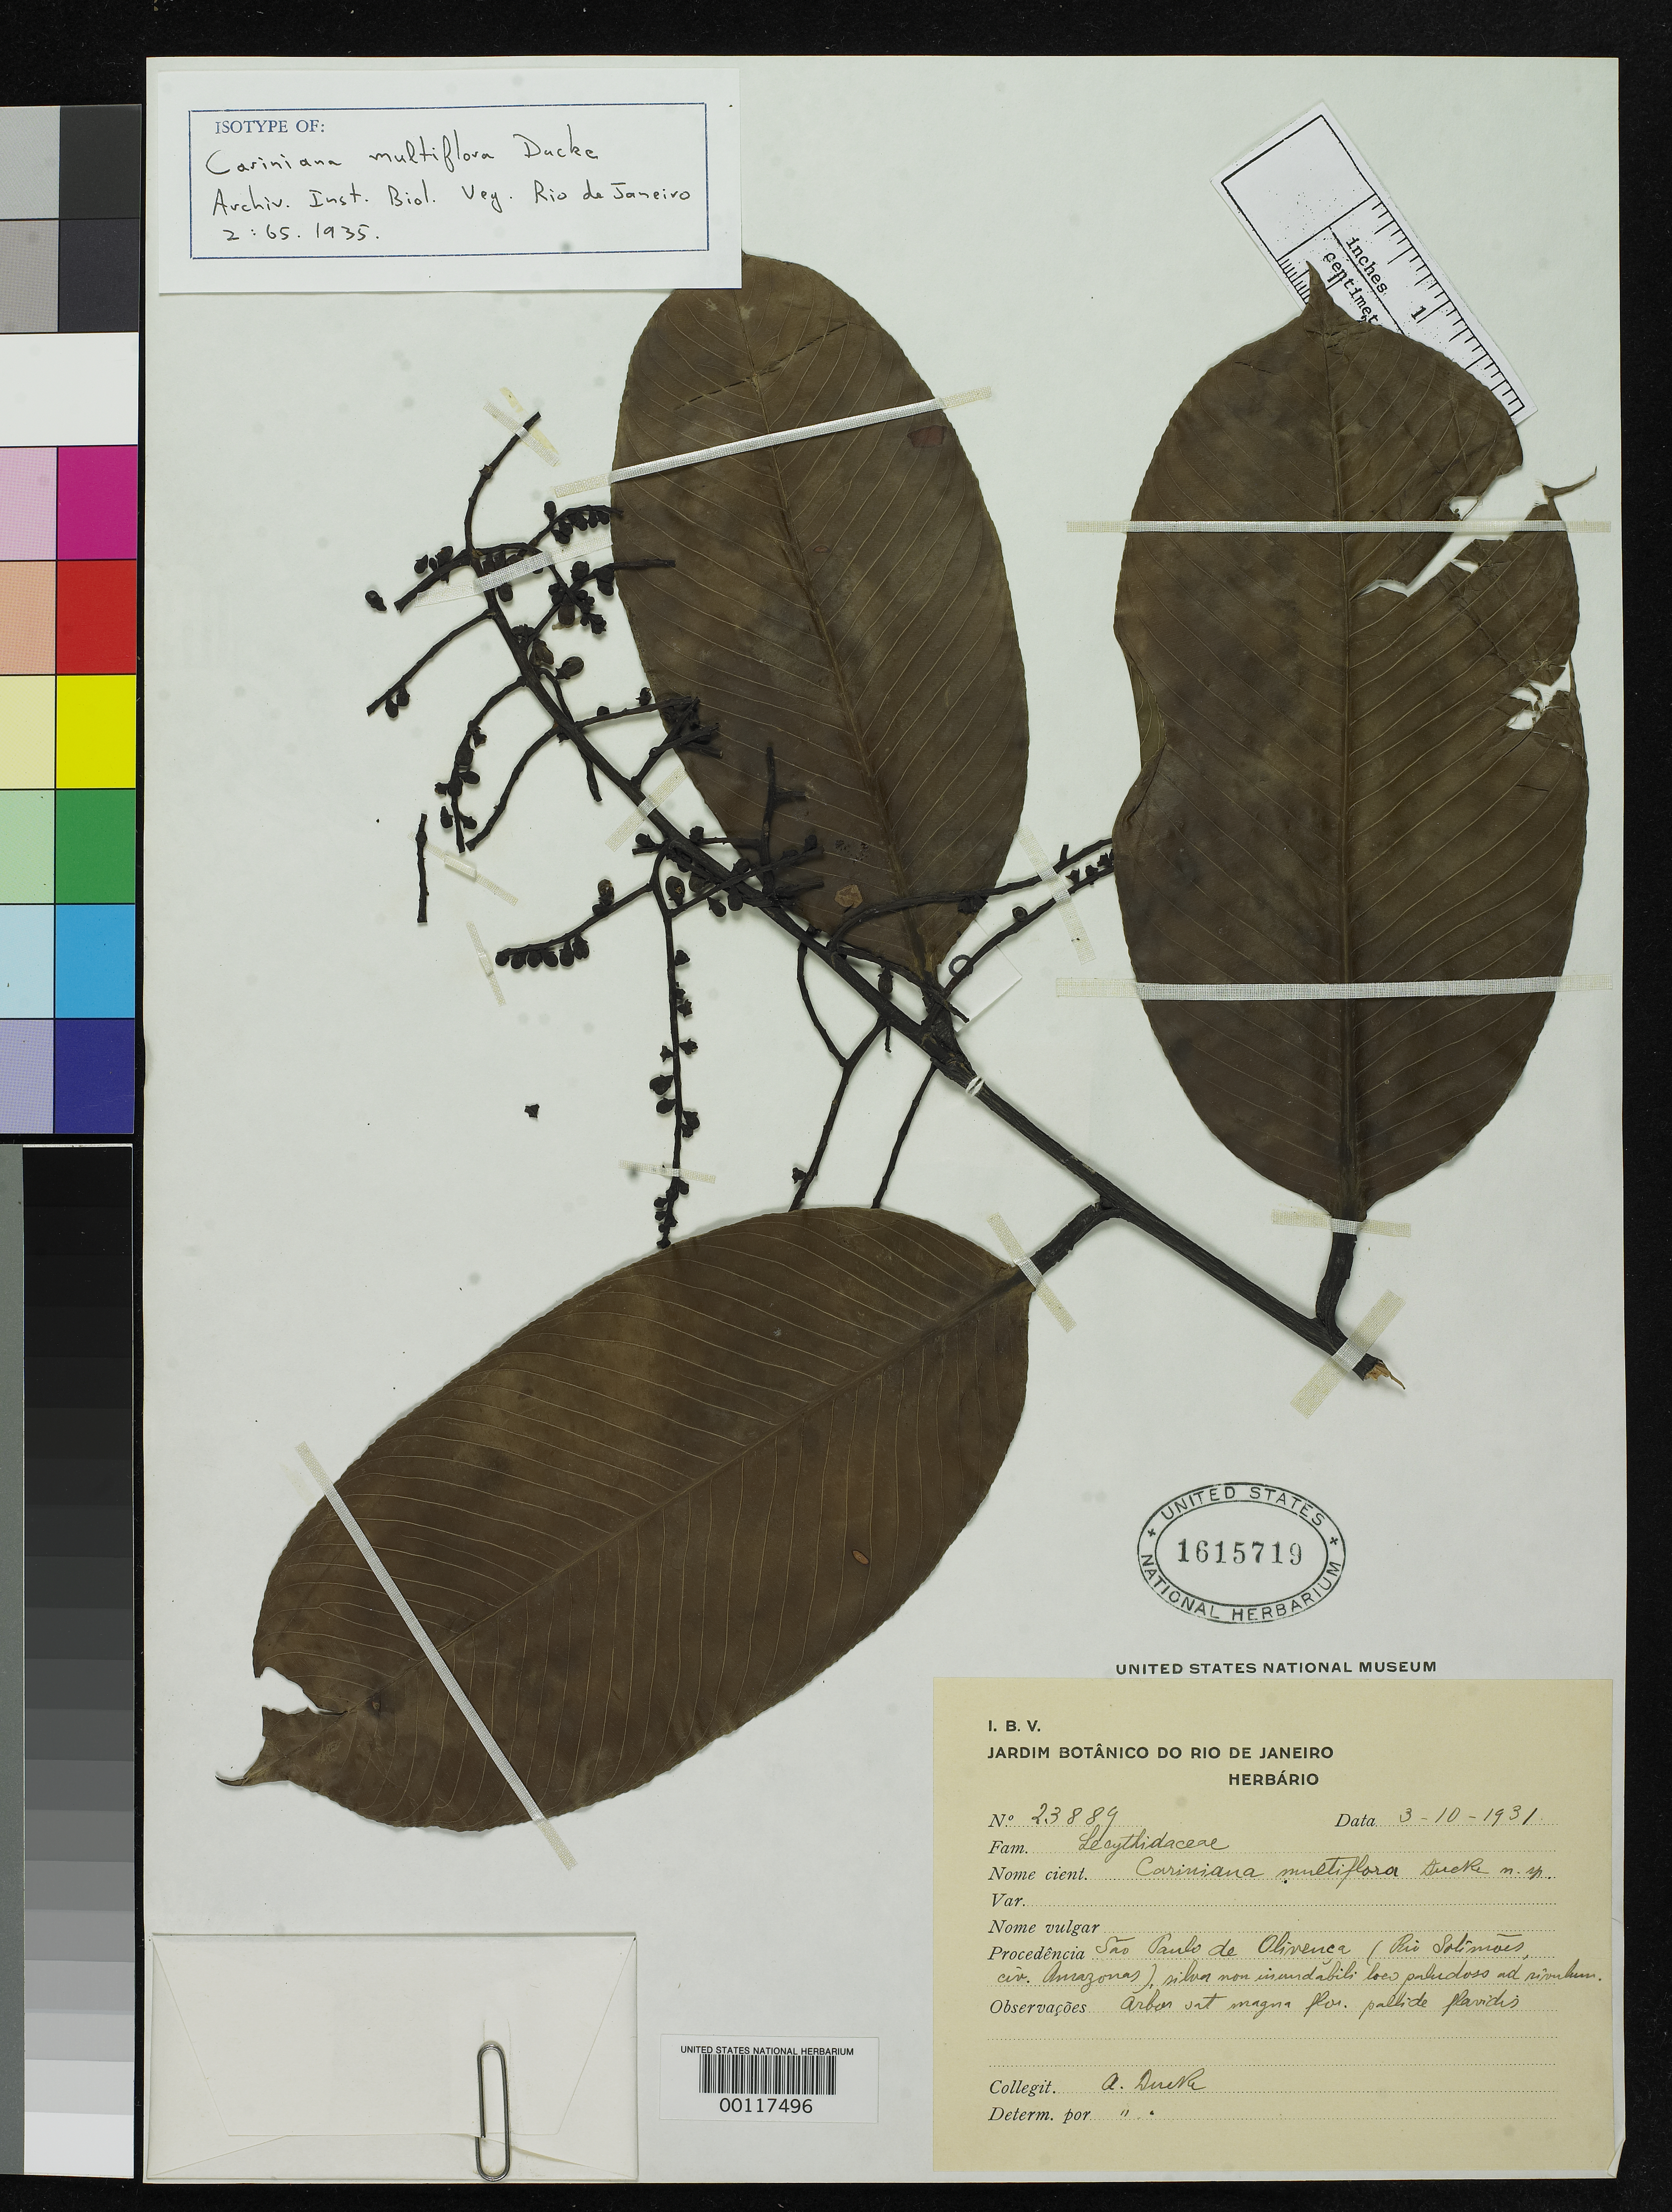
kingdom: Plantae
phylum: Tracheophyta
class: Magnoliopsida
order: Ericales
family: Lecythidaceae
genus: Cariniana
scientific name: Cariniana multiflora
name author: Ducke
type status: Isotype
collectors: A. Ducke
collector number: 23889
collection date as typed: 03 Oct 1931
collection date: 1931-10-03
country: Brazil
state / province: Amazonas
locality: Prope Sao Paulo de Olivenca, Rio Solimoes.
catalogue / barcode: US 1615719